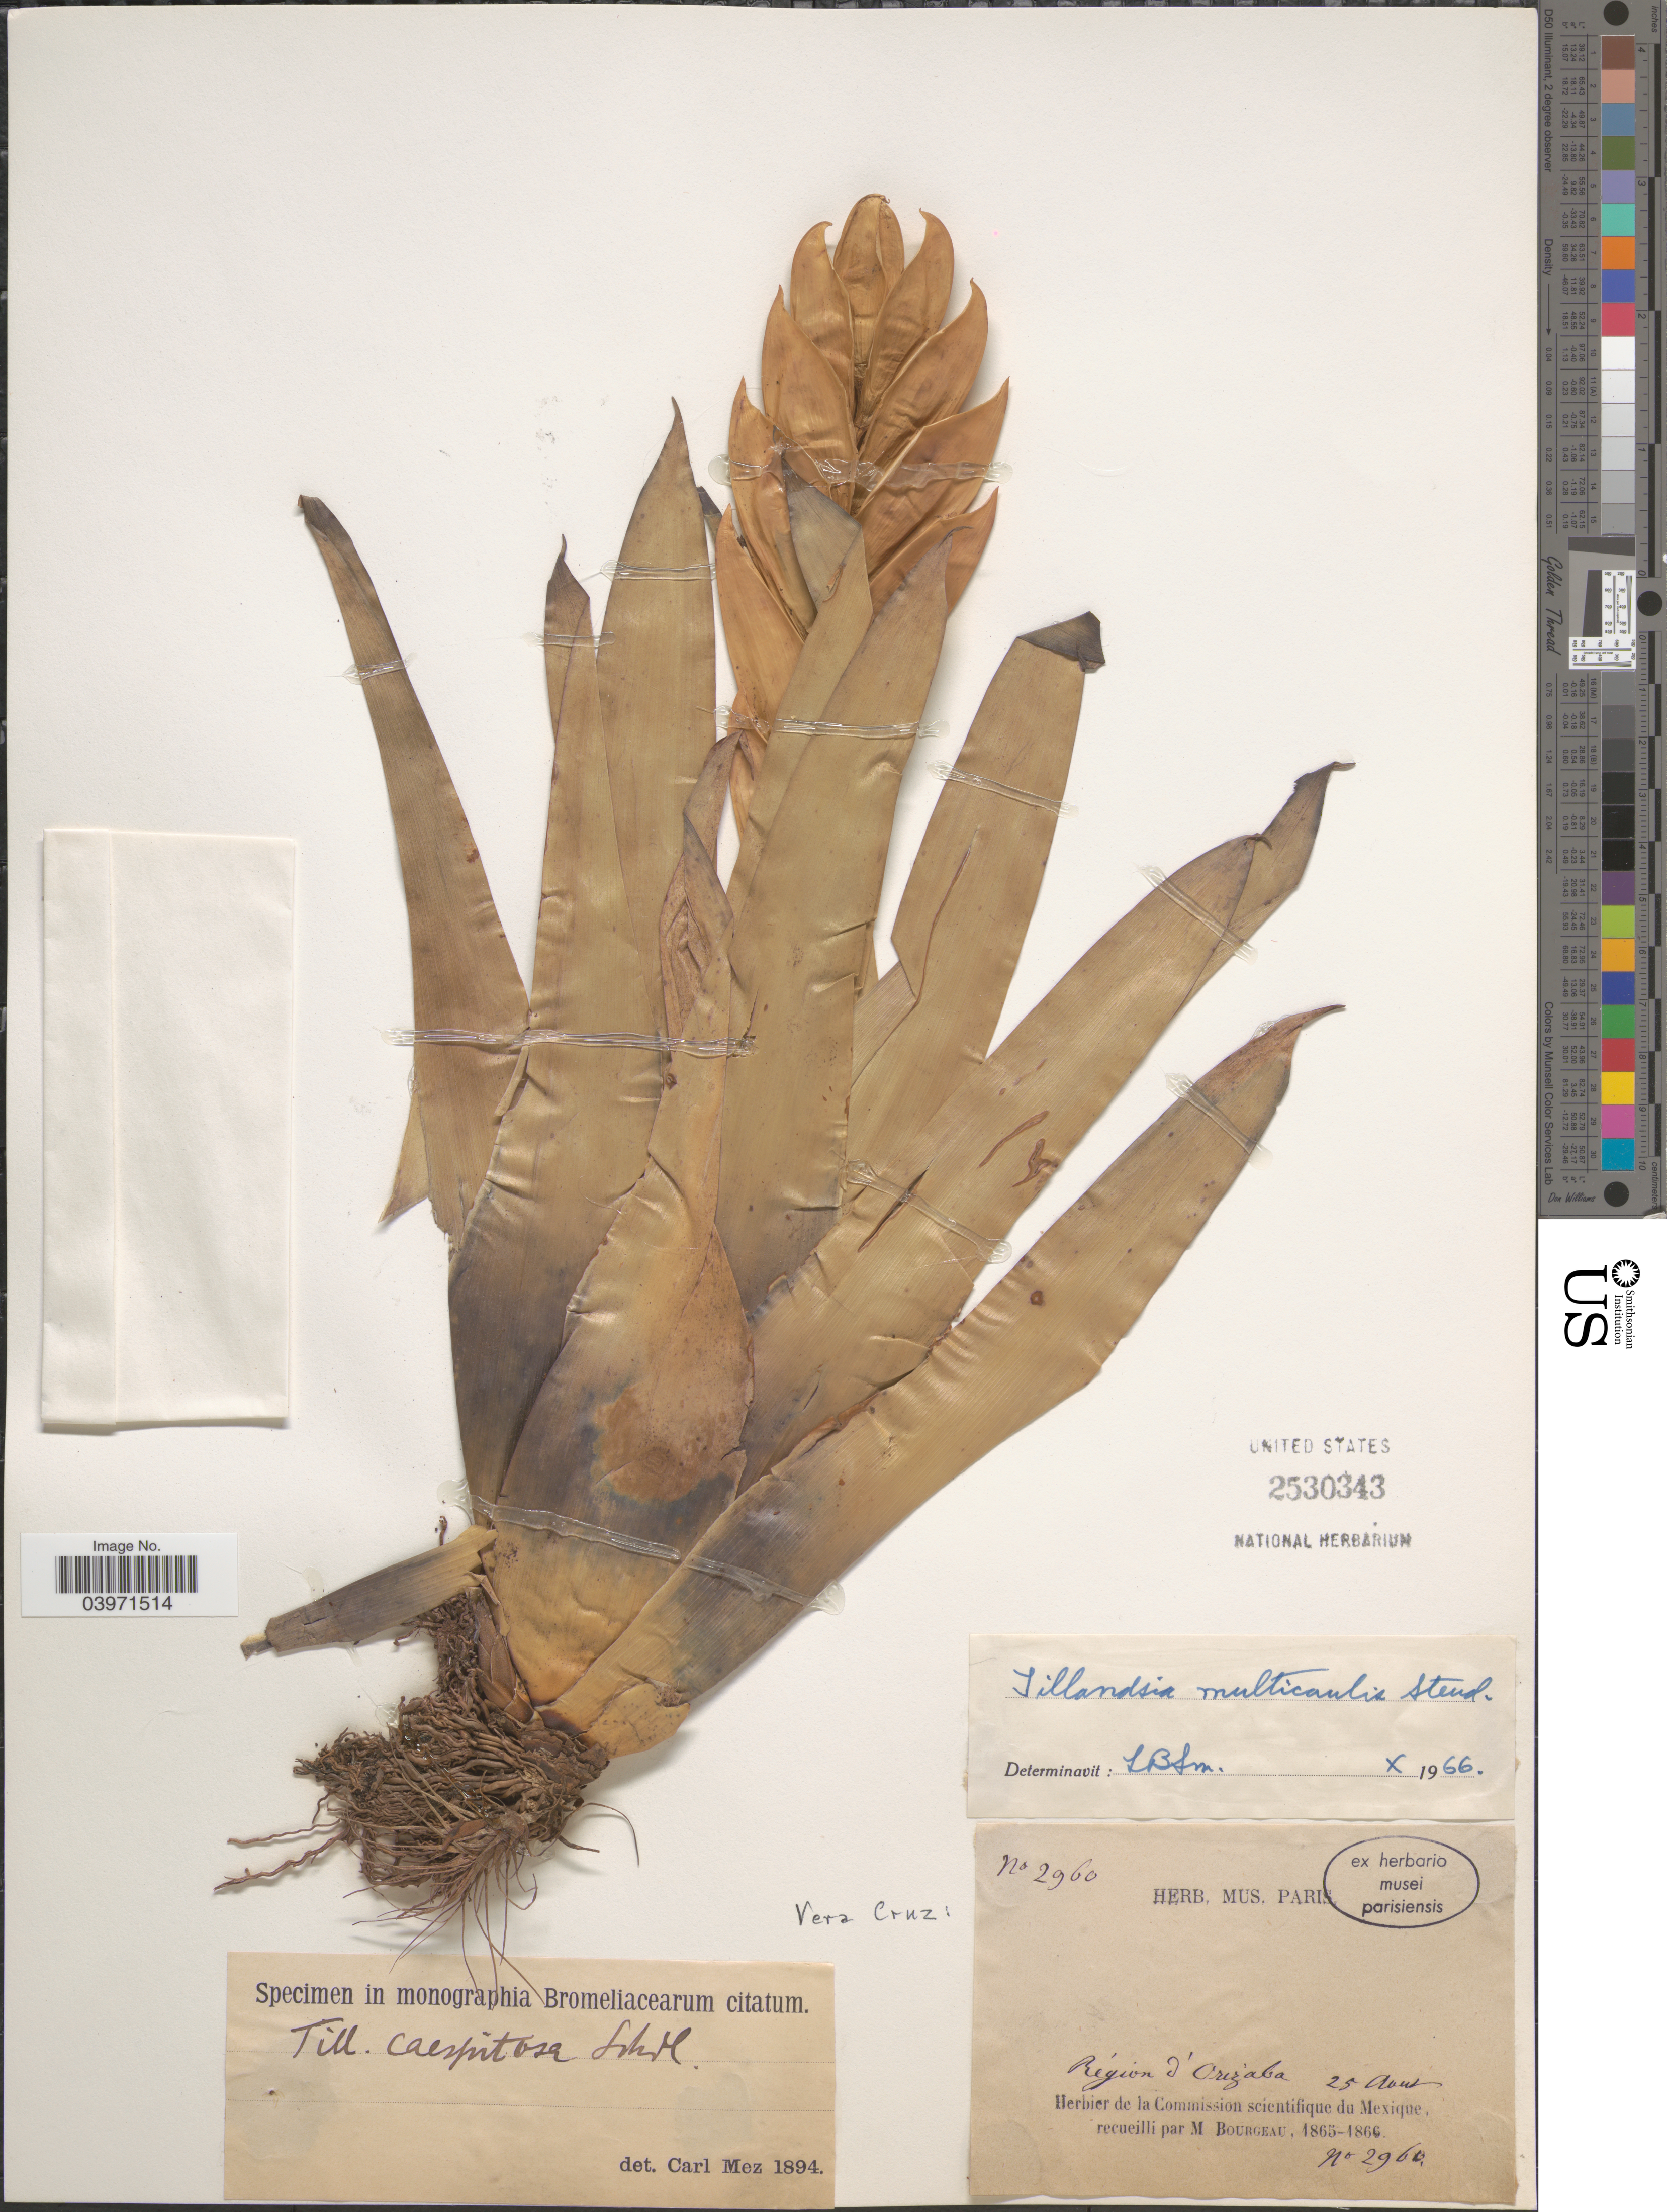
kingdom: Plantae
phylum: Tracheophyta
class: Liliopsida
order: Poales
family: Bromeliaceae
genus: Tillandsia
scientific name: Tillandsia multicaulis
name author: Steud.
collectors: M. Bourgeau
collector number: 3960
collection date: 1865-08-25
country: Mexico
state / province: Veracruz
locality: Région d'Orizaba.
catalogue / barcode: US 2530343